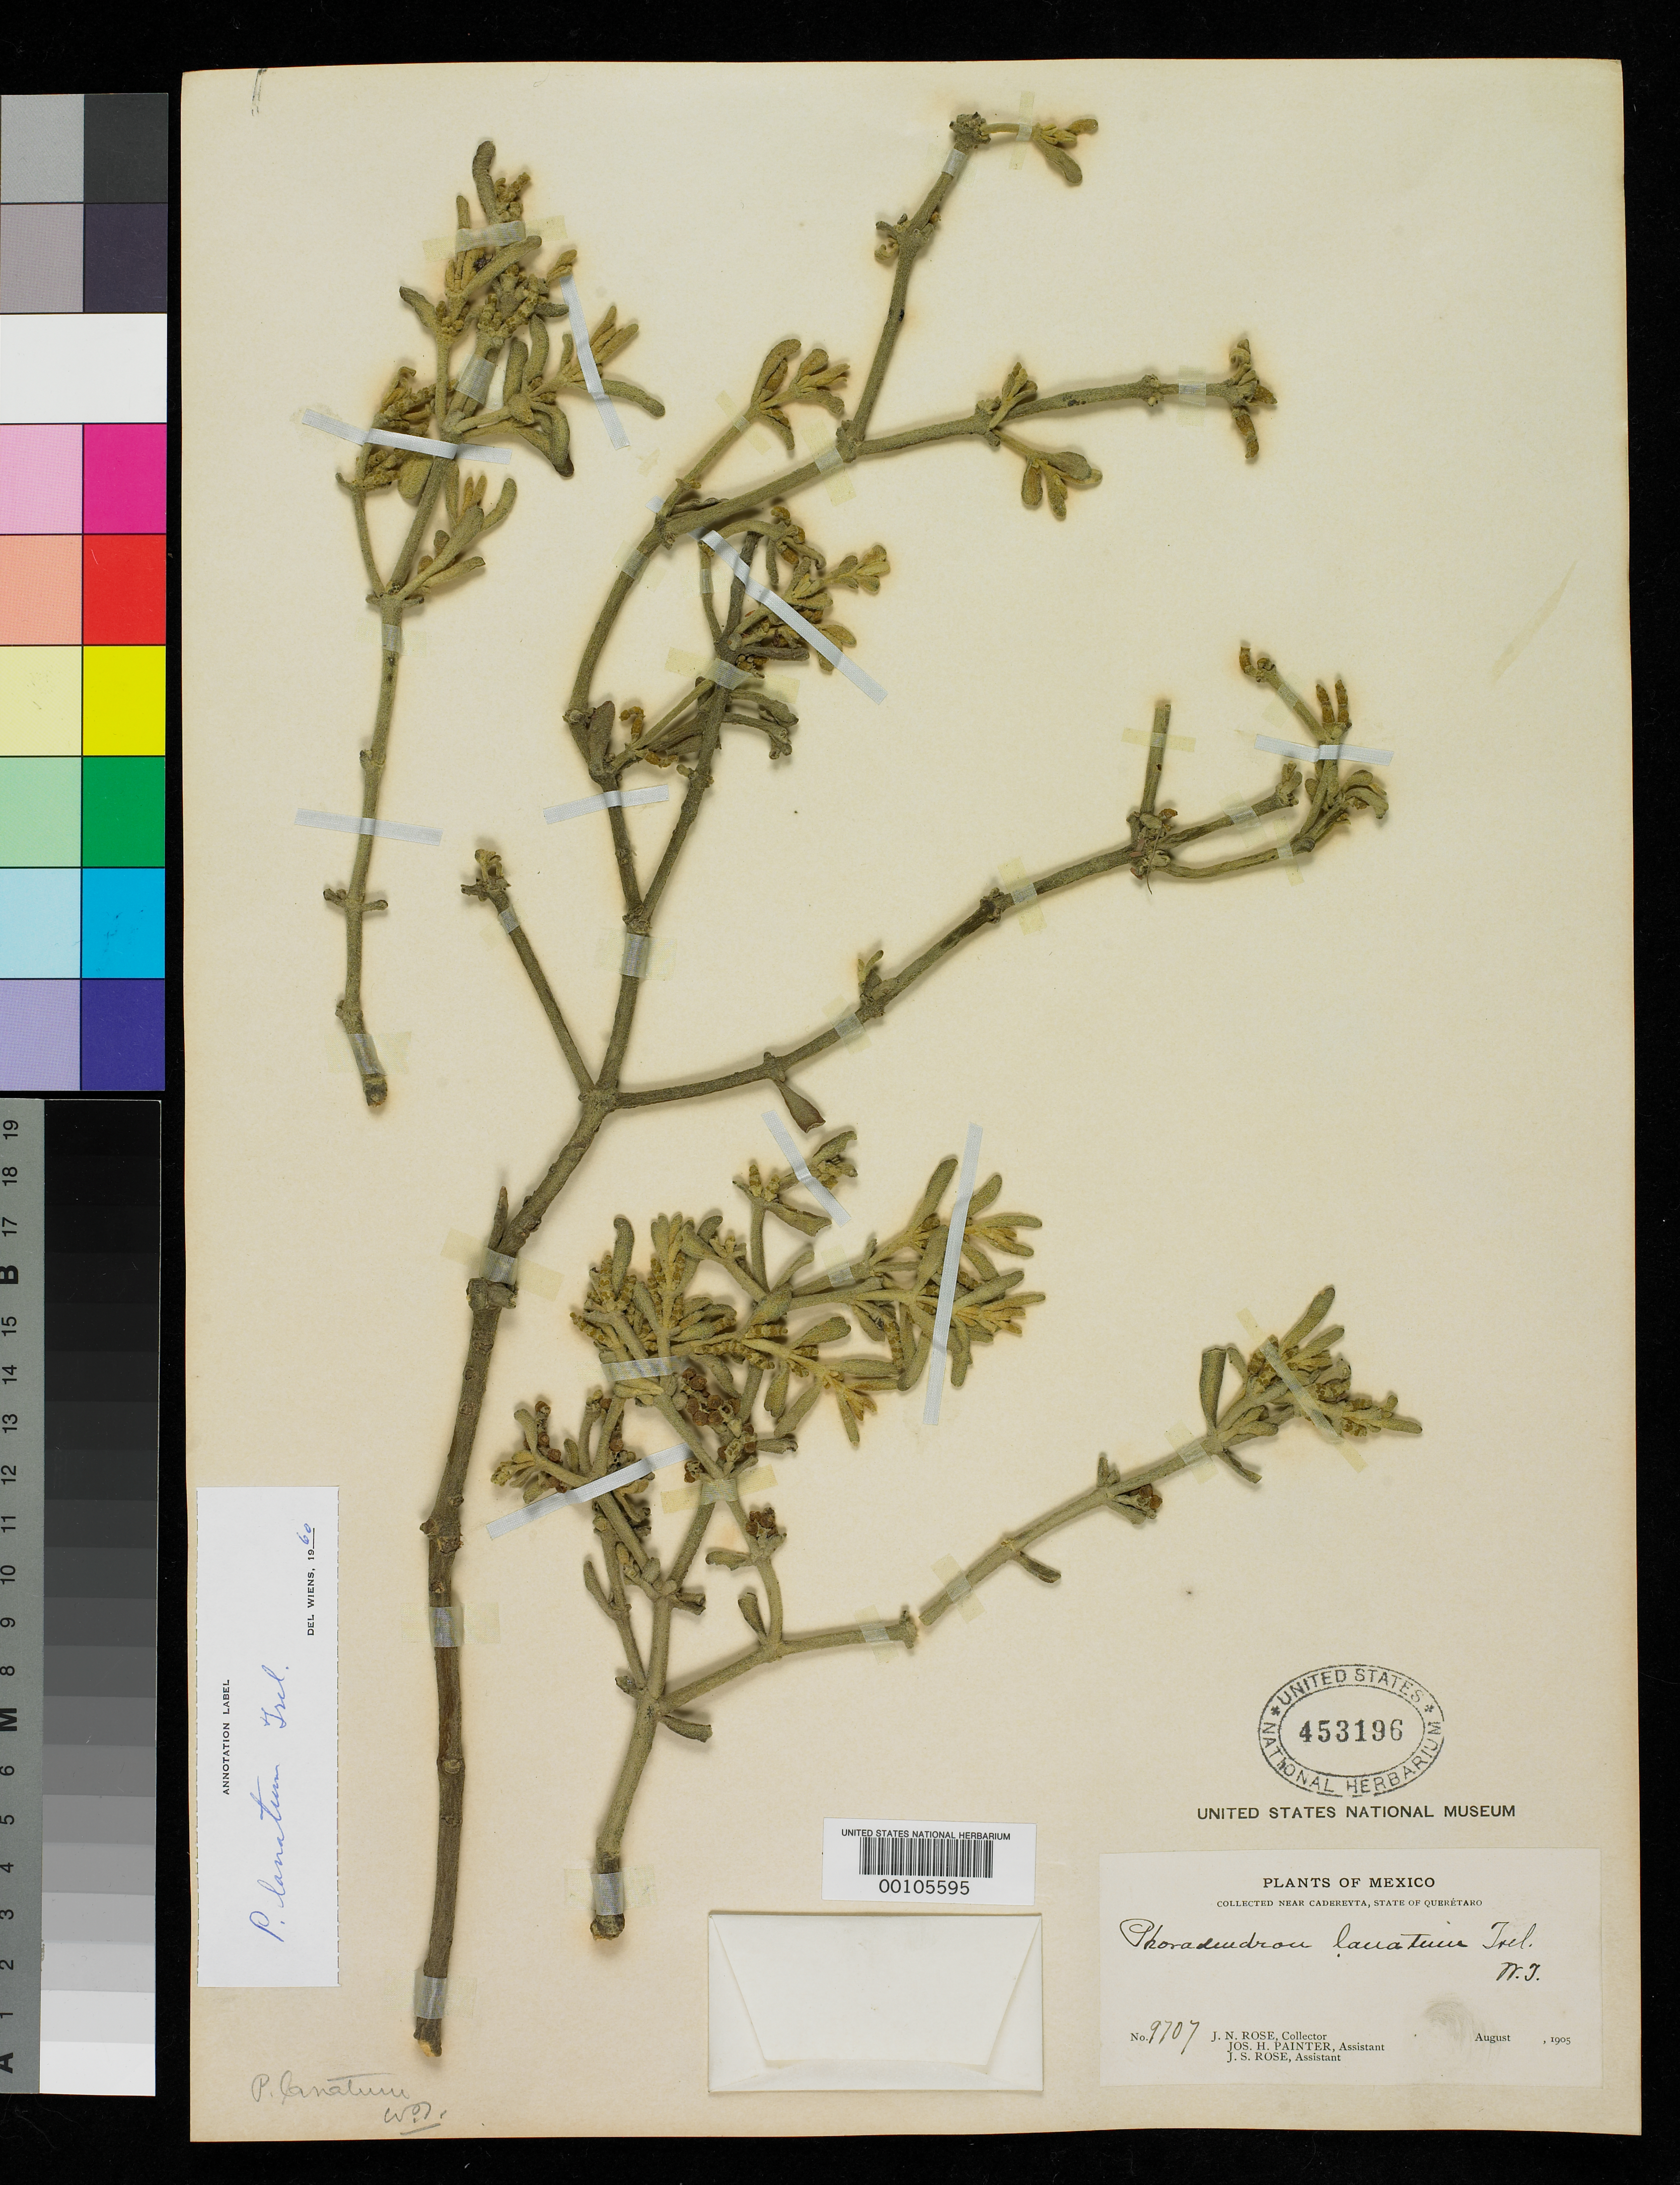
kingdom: Plantae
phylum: Tracheophyta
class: Magnoliopsida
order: Santalales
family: Viscaceae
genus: Phoradendron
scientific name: Phoradendron lanatum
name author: Trel.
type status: Isotype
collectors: J. N. Rose, J. H. Painter & J. S. Rose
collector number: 9707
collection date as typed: Aug 1905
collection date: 1905-08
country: Mexico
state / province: Querétaro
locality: Hacienda Ciervo, Cadereyta.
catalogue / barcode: US 453196